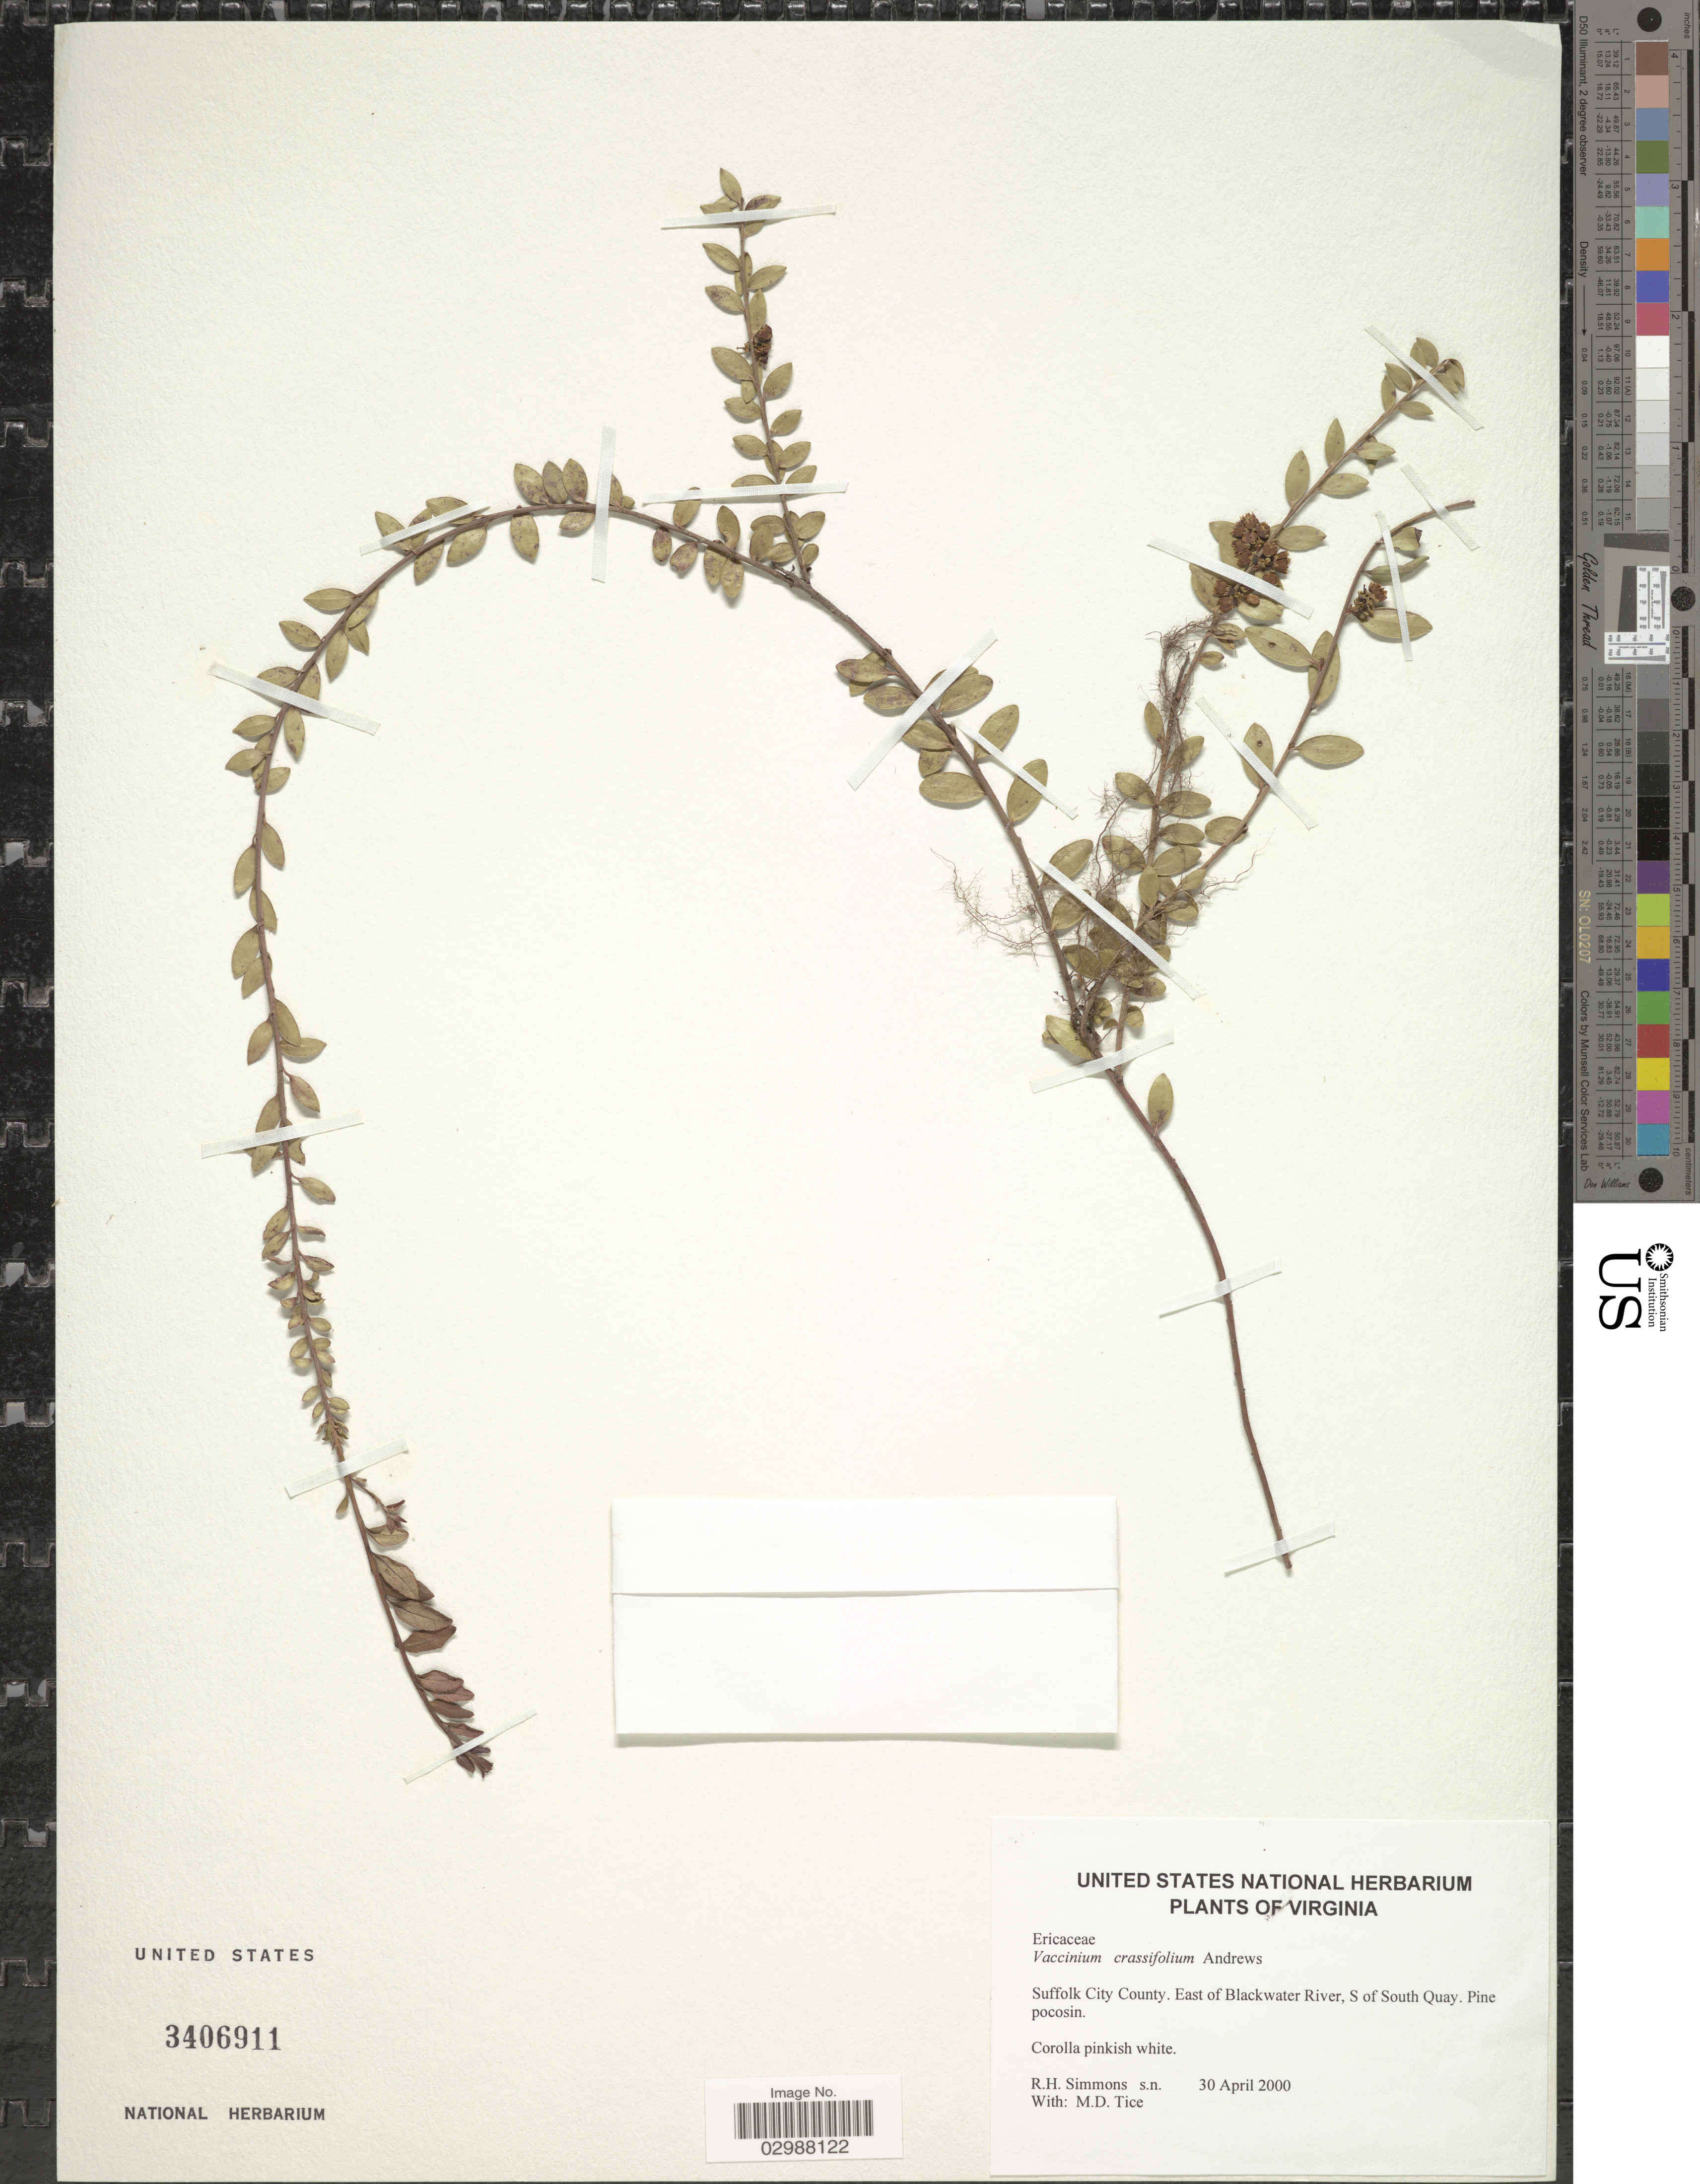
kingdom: Plantae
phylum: Tracheophyta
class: Magnoliopsida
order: Ericales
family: Ericaceae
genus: Vaccinium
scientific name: Vaccinium crassifolium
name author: Andrews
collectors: R. H. Simmons & M. Tice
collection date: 2000-04-30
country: United States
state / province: Virginia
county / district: City of Suffolk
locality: Suffolk City County, East of Blackwater River, S of South Quay.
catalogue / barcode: US 3406911